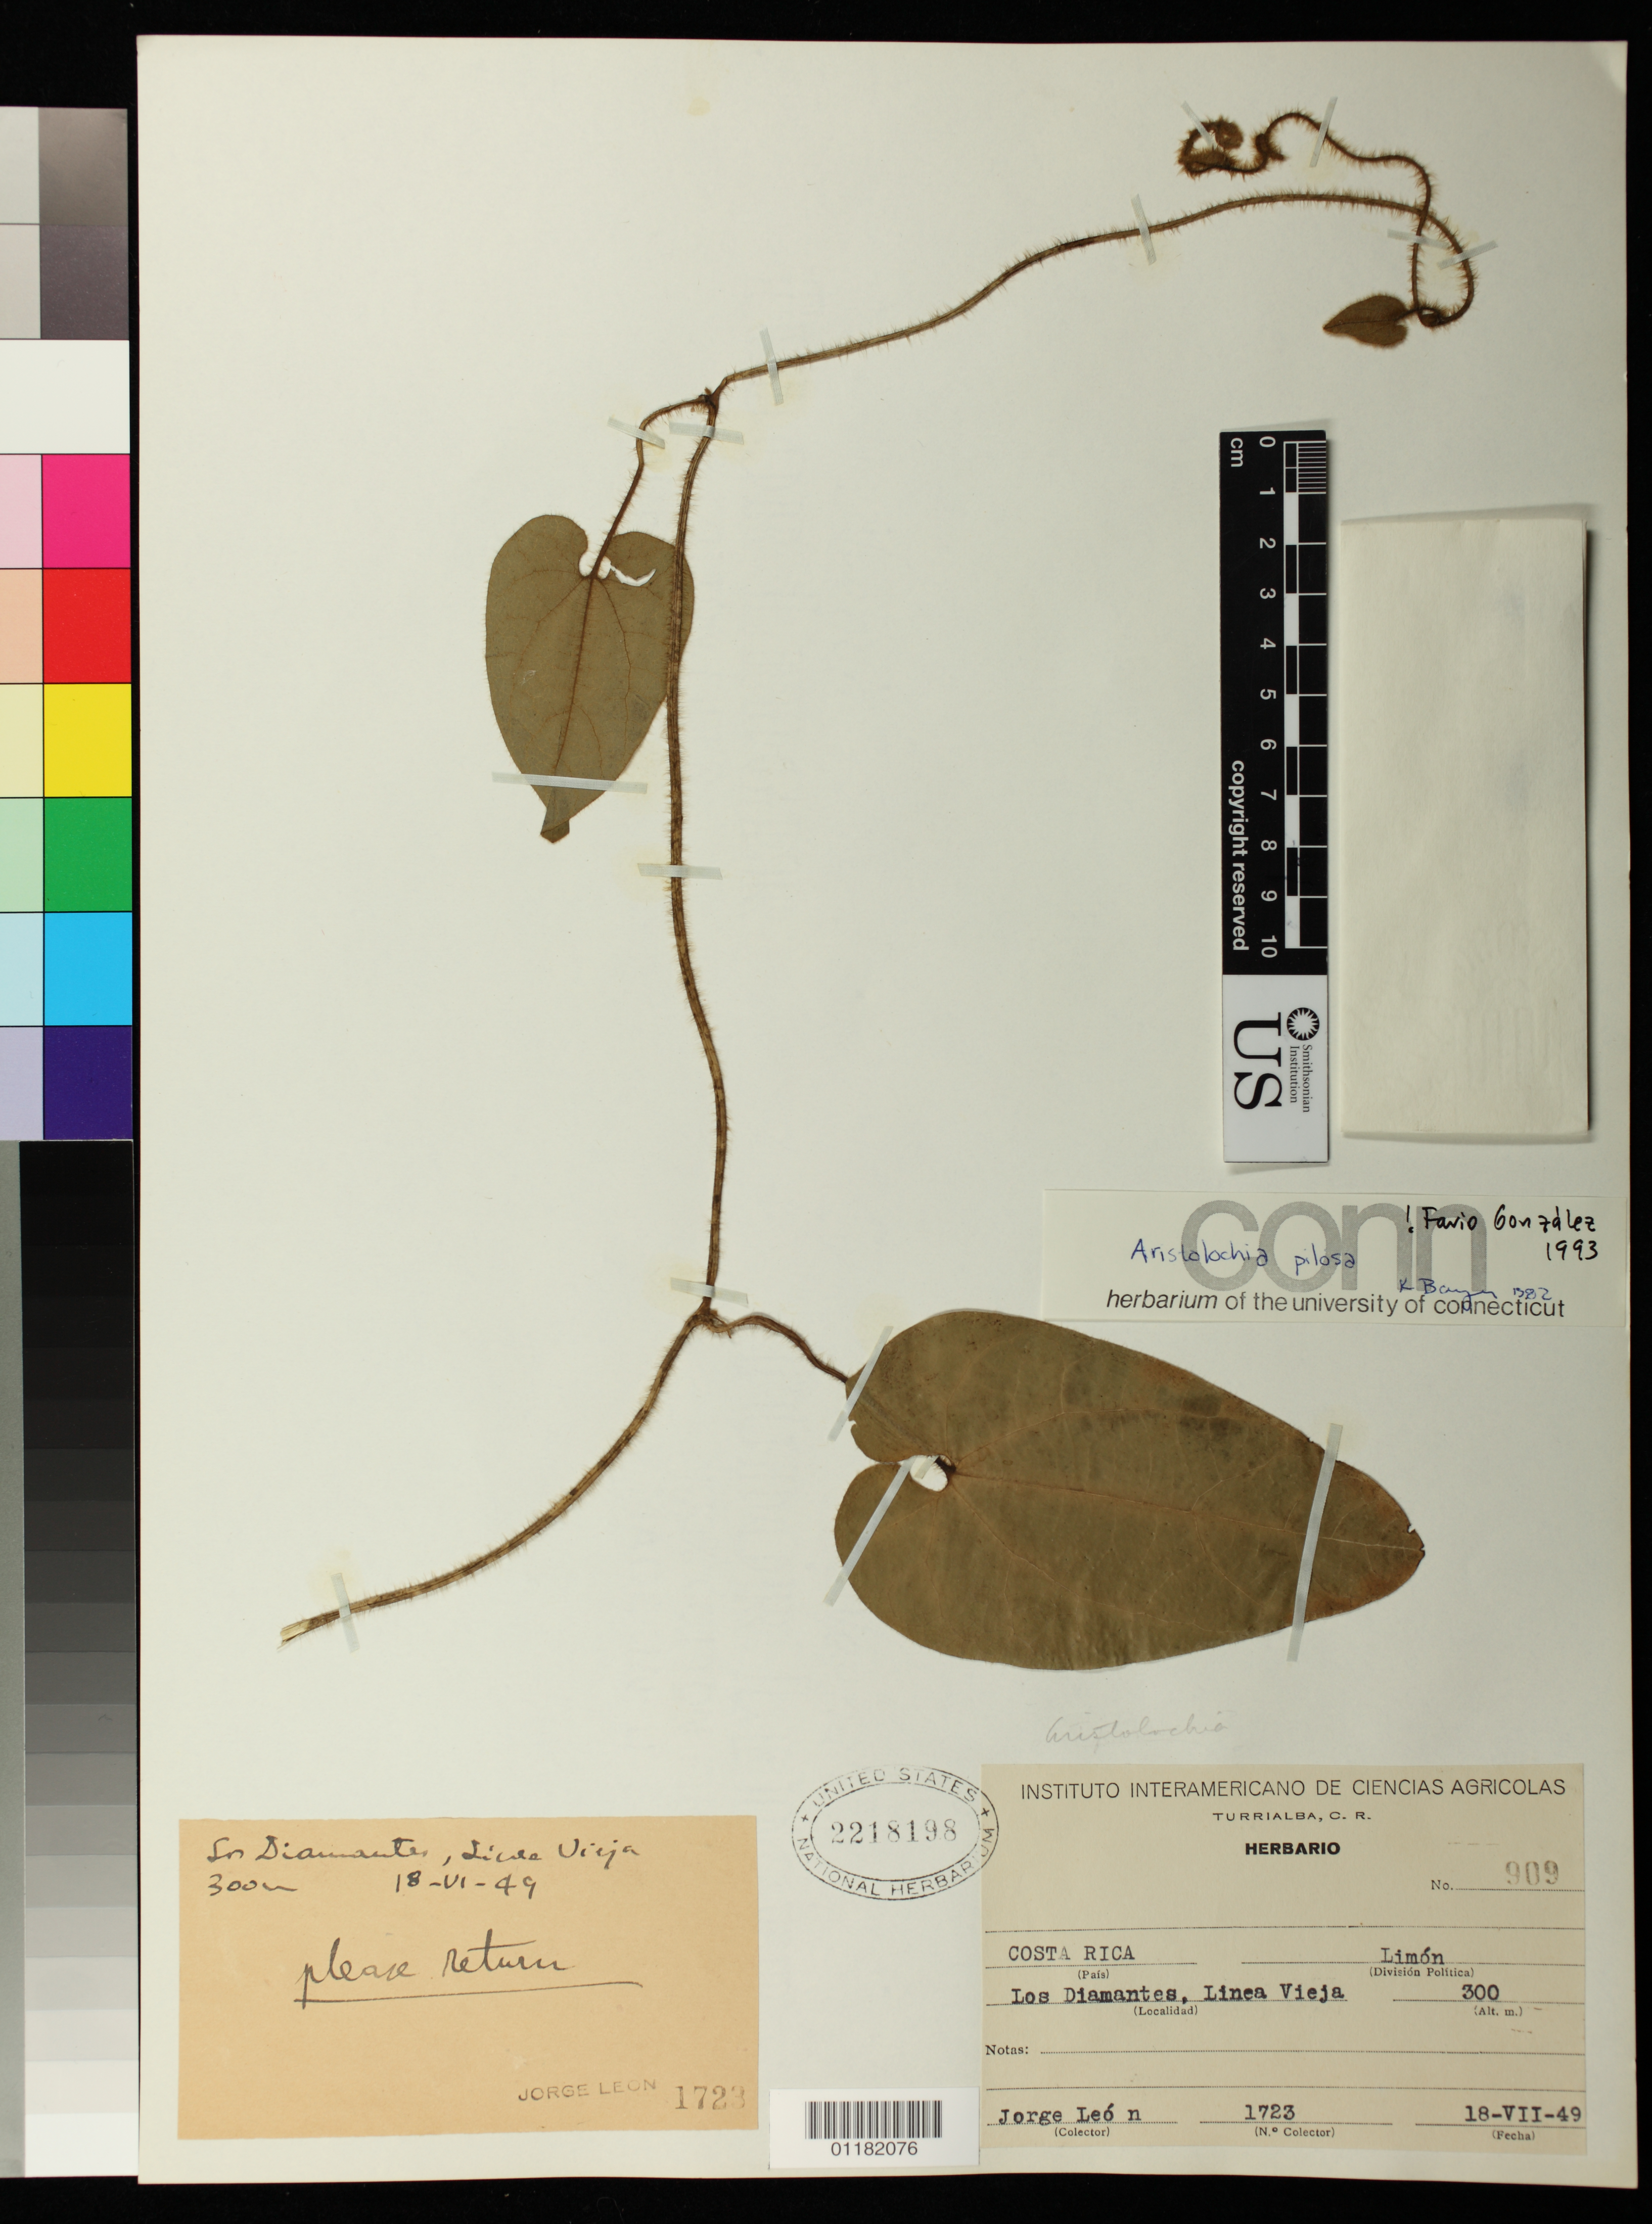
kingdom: Plantae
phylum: Tracheophyta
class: Magnoliopsida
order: Piperales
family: Aristolochiaceae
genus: Aristolochia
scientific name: Aristolochia pilosa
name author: Kunth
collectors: J. León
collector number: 1723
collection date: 1949-07-18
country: Costa Rica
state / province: Limón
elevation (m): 300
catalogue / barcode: US 2218198